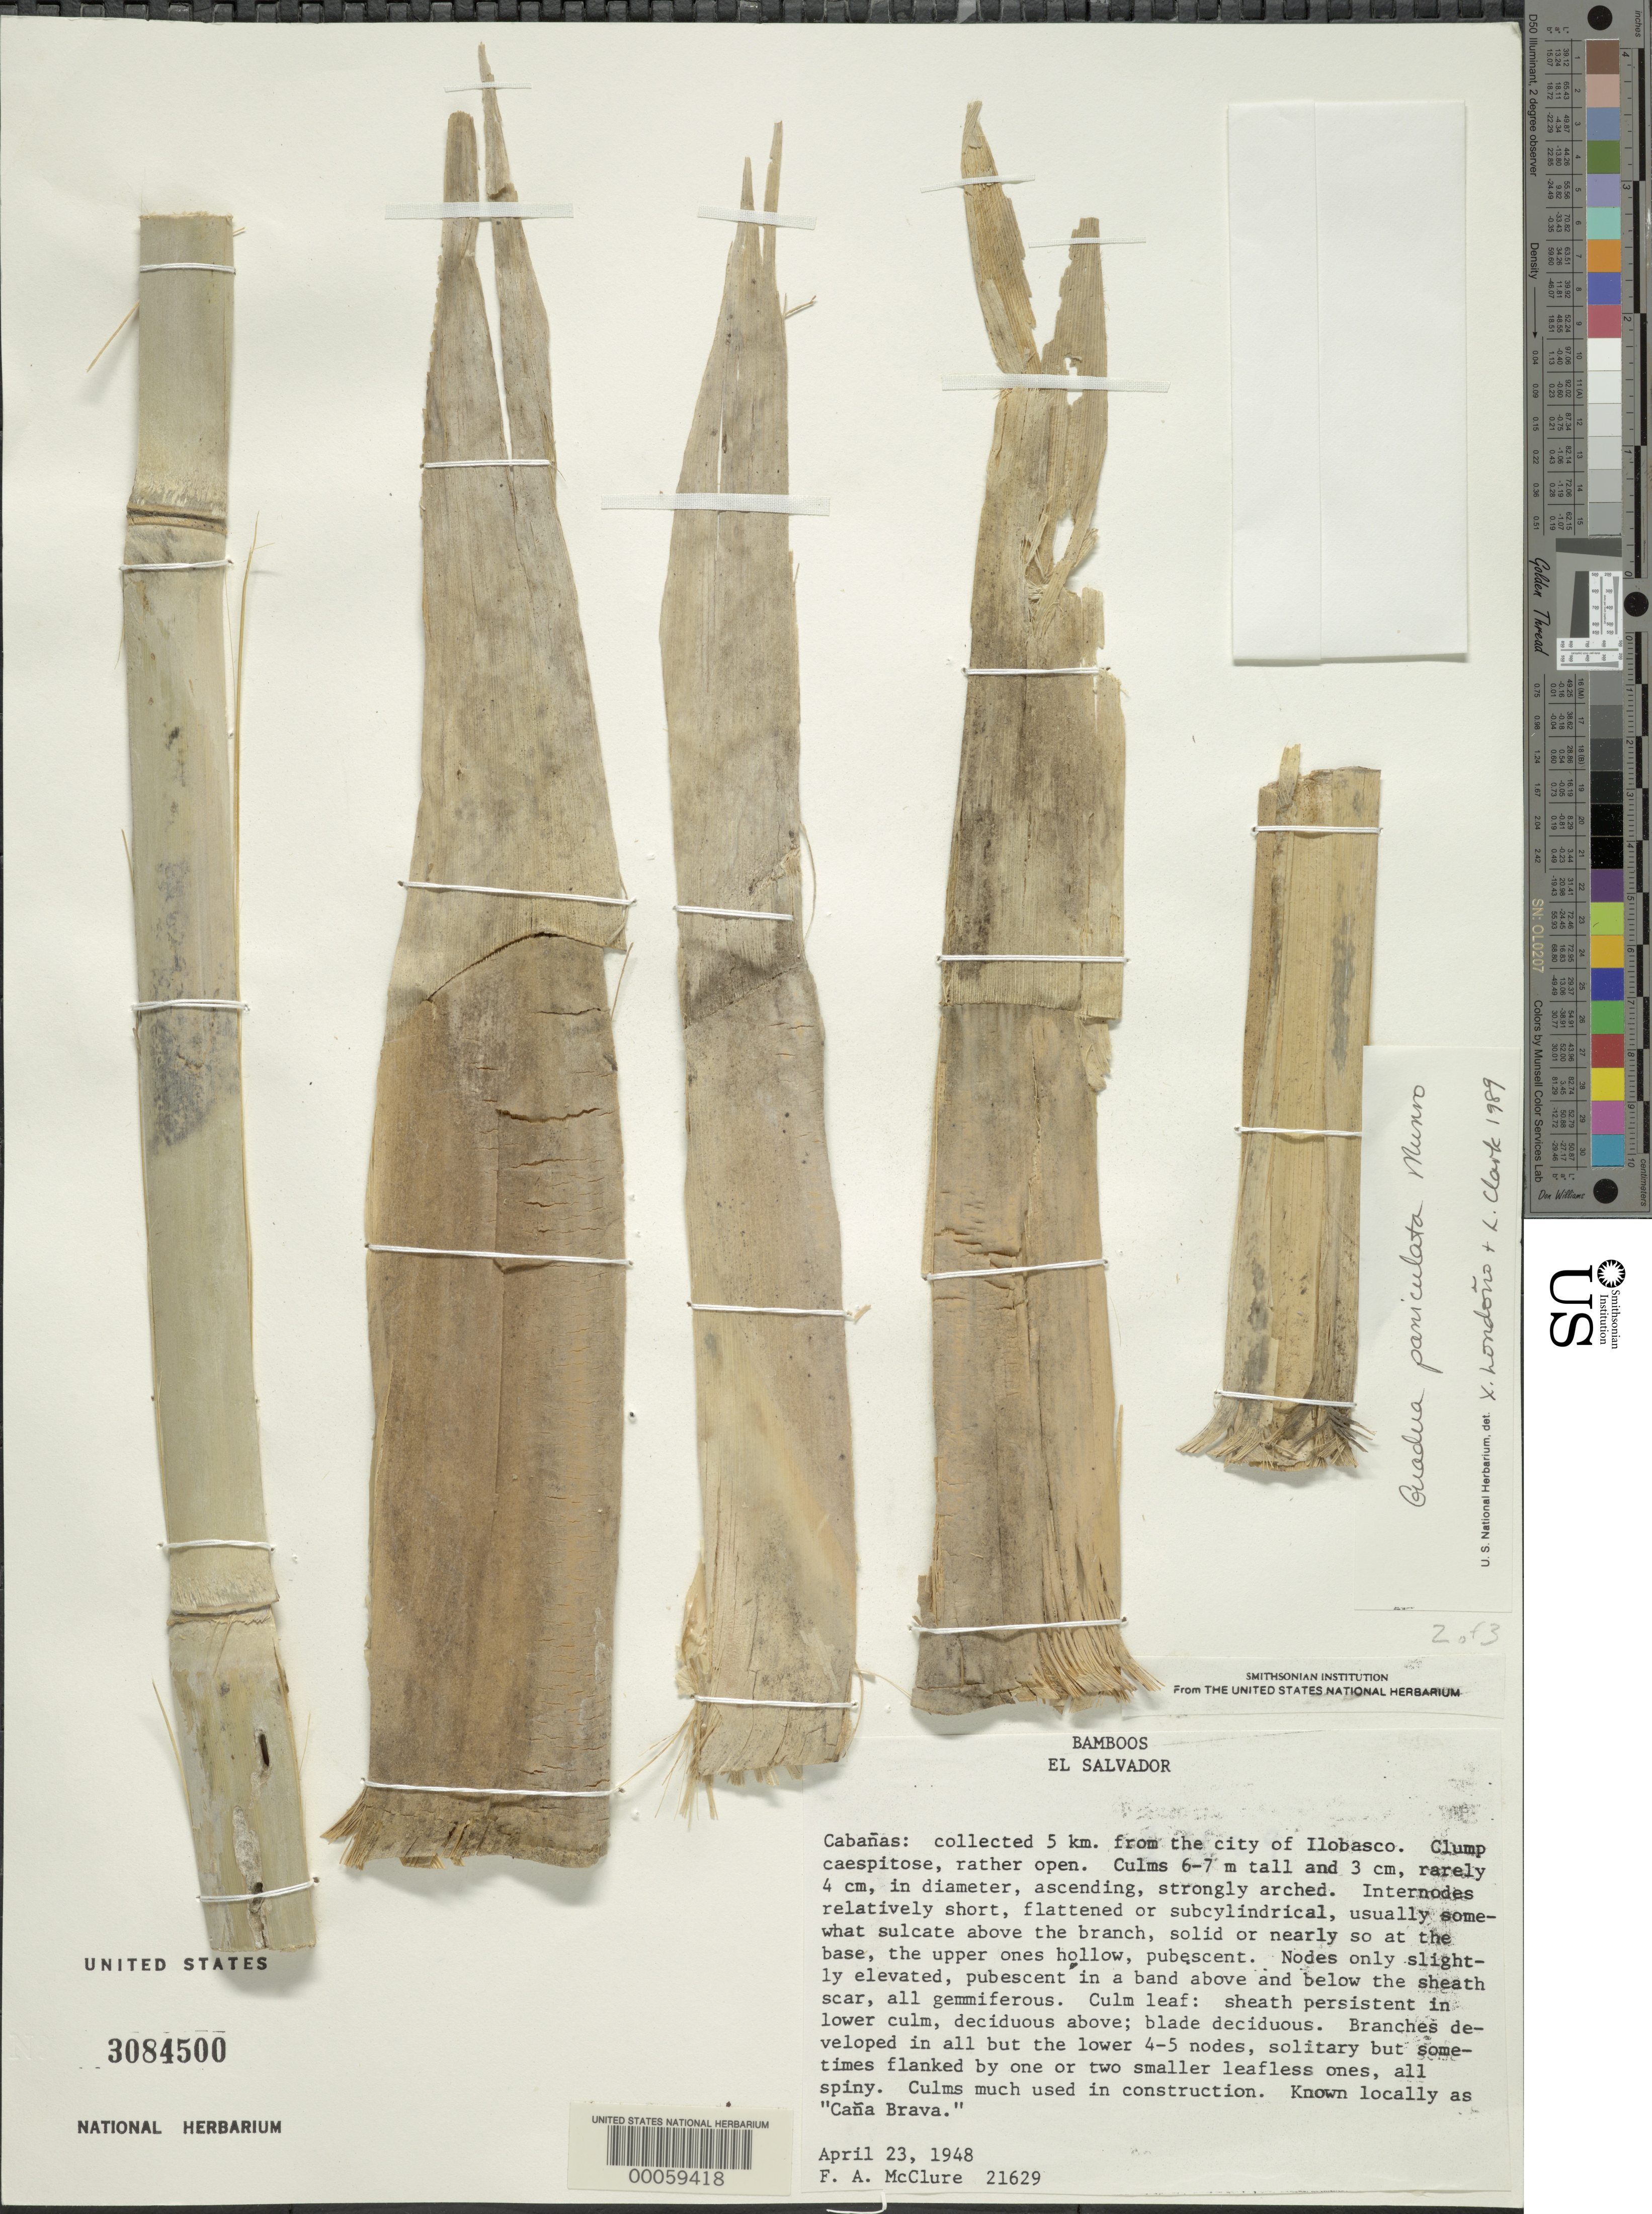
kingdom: Plantae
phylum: Tracheophyta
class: Liliopsida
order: Poales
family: Poaceae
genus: Guadua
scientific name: Guadua paniculata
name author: Munro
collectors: F. A. McClure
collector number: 21629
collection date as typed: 23 Apr 1948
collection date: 1948-04-23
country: El Salvador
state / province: Cabañas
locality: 5 km from Ilobasco City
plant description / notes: Second set of 4 are attached to 2 bulkies.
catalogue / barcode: US 3084500